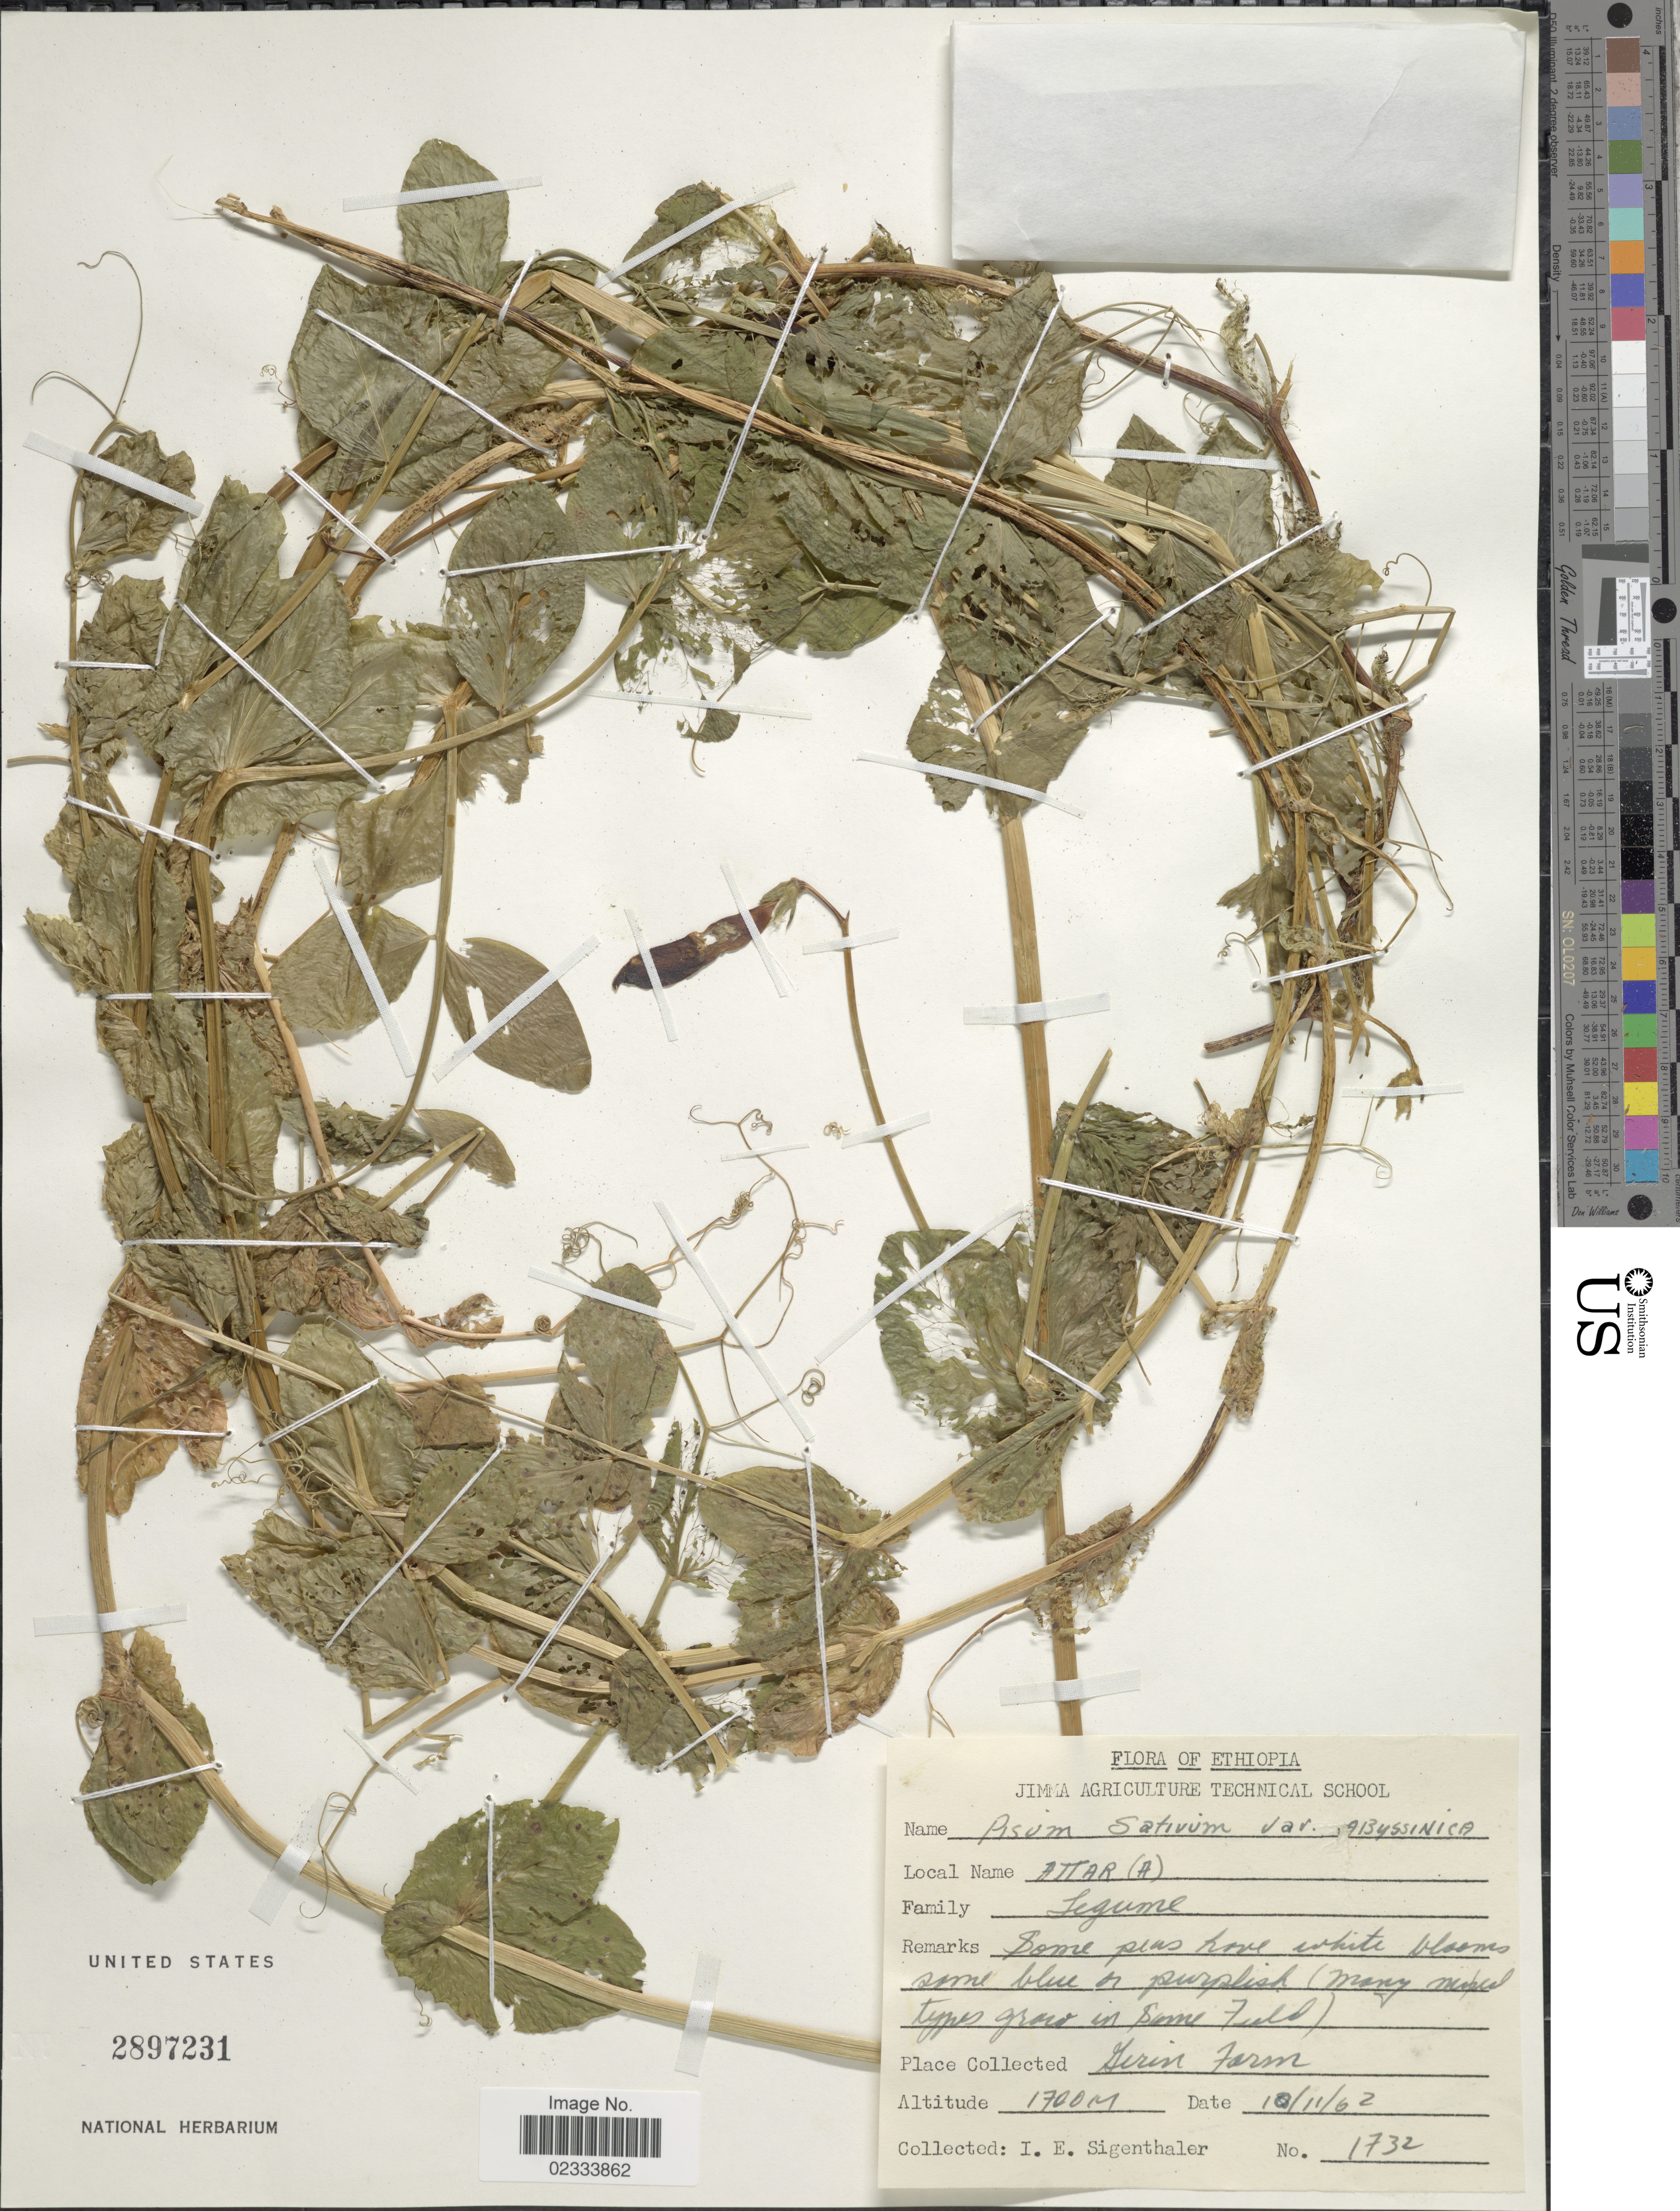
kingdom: Plantae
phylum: Tracheophyta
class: Magnoliopsida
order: Fabales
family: Fabaceae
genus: Pisum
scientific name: Pisum sativum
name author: L.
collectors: I. Sigenthaler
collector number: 1732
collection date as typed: Transcribed d/m/y: 10/11/62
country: Ethiopia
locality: Gerin [interpreted] Farm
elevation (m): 1700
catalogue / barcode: US 2897231